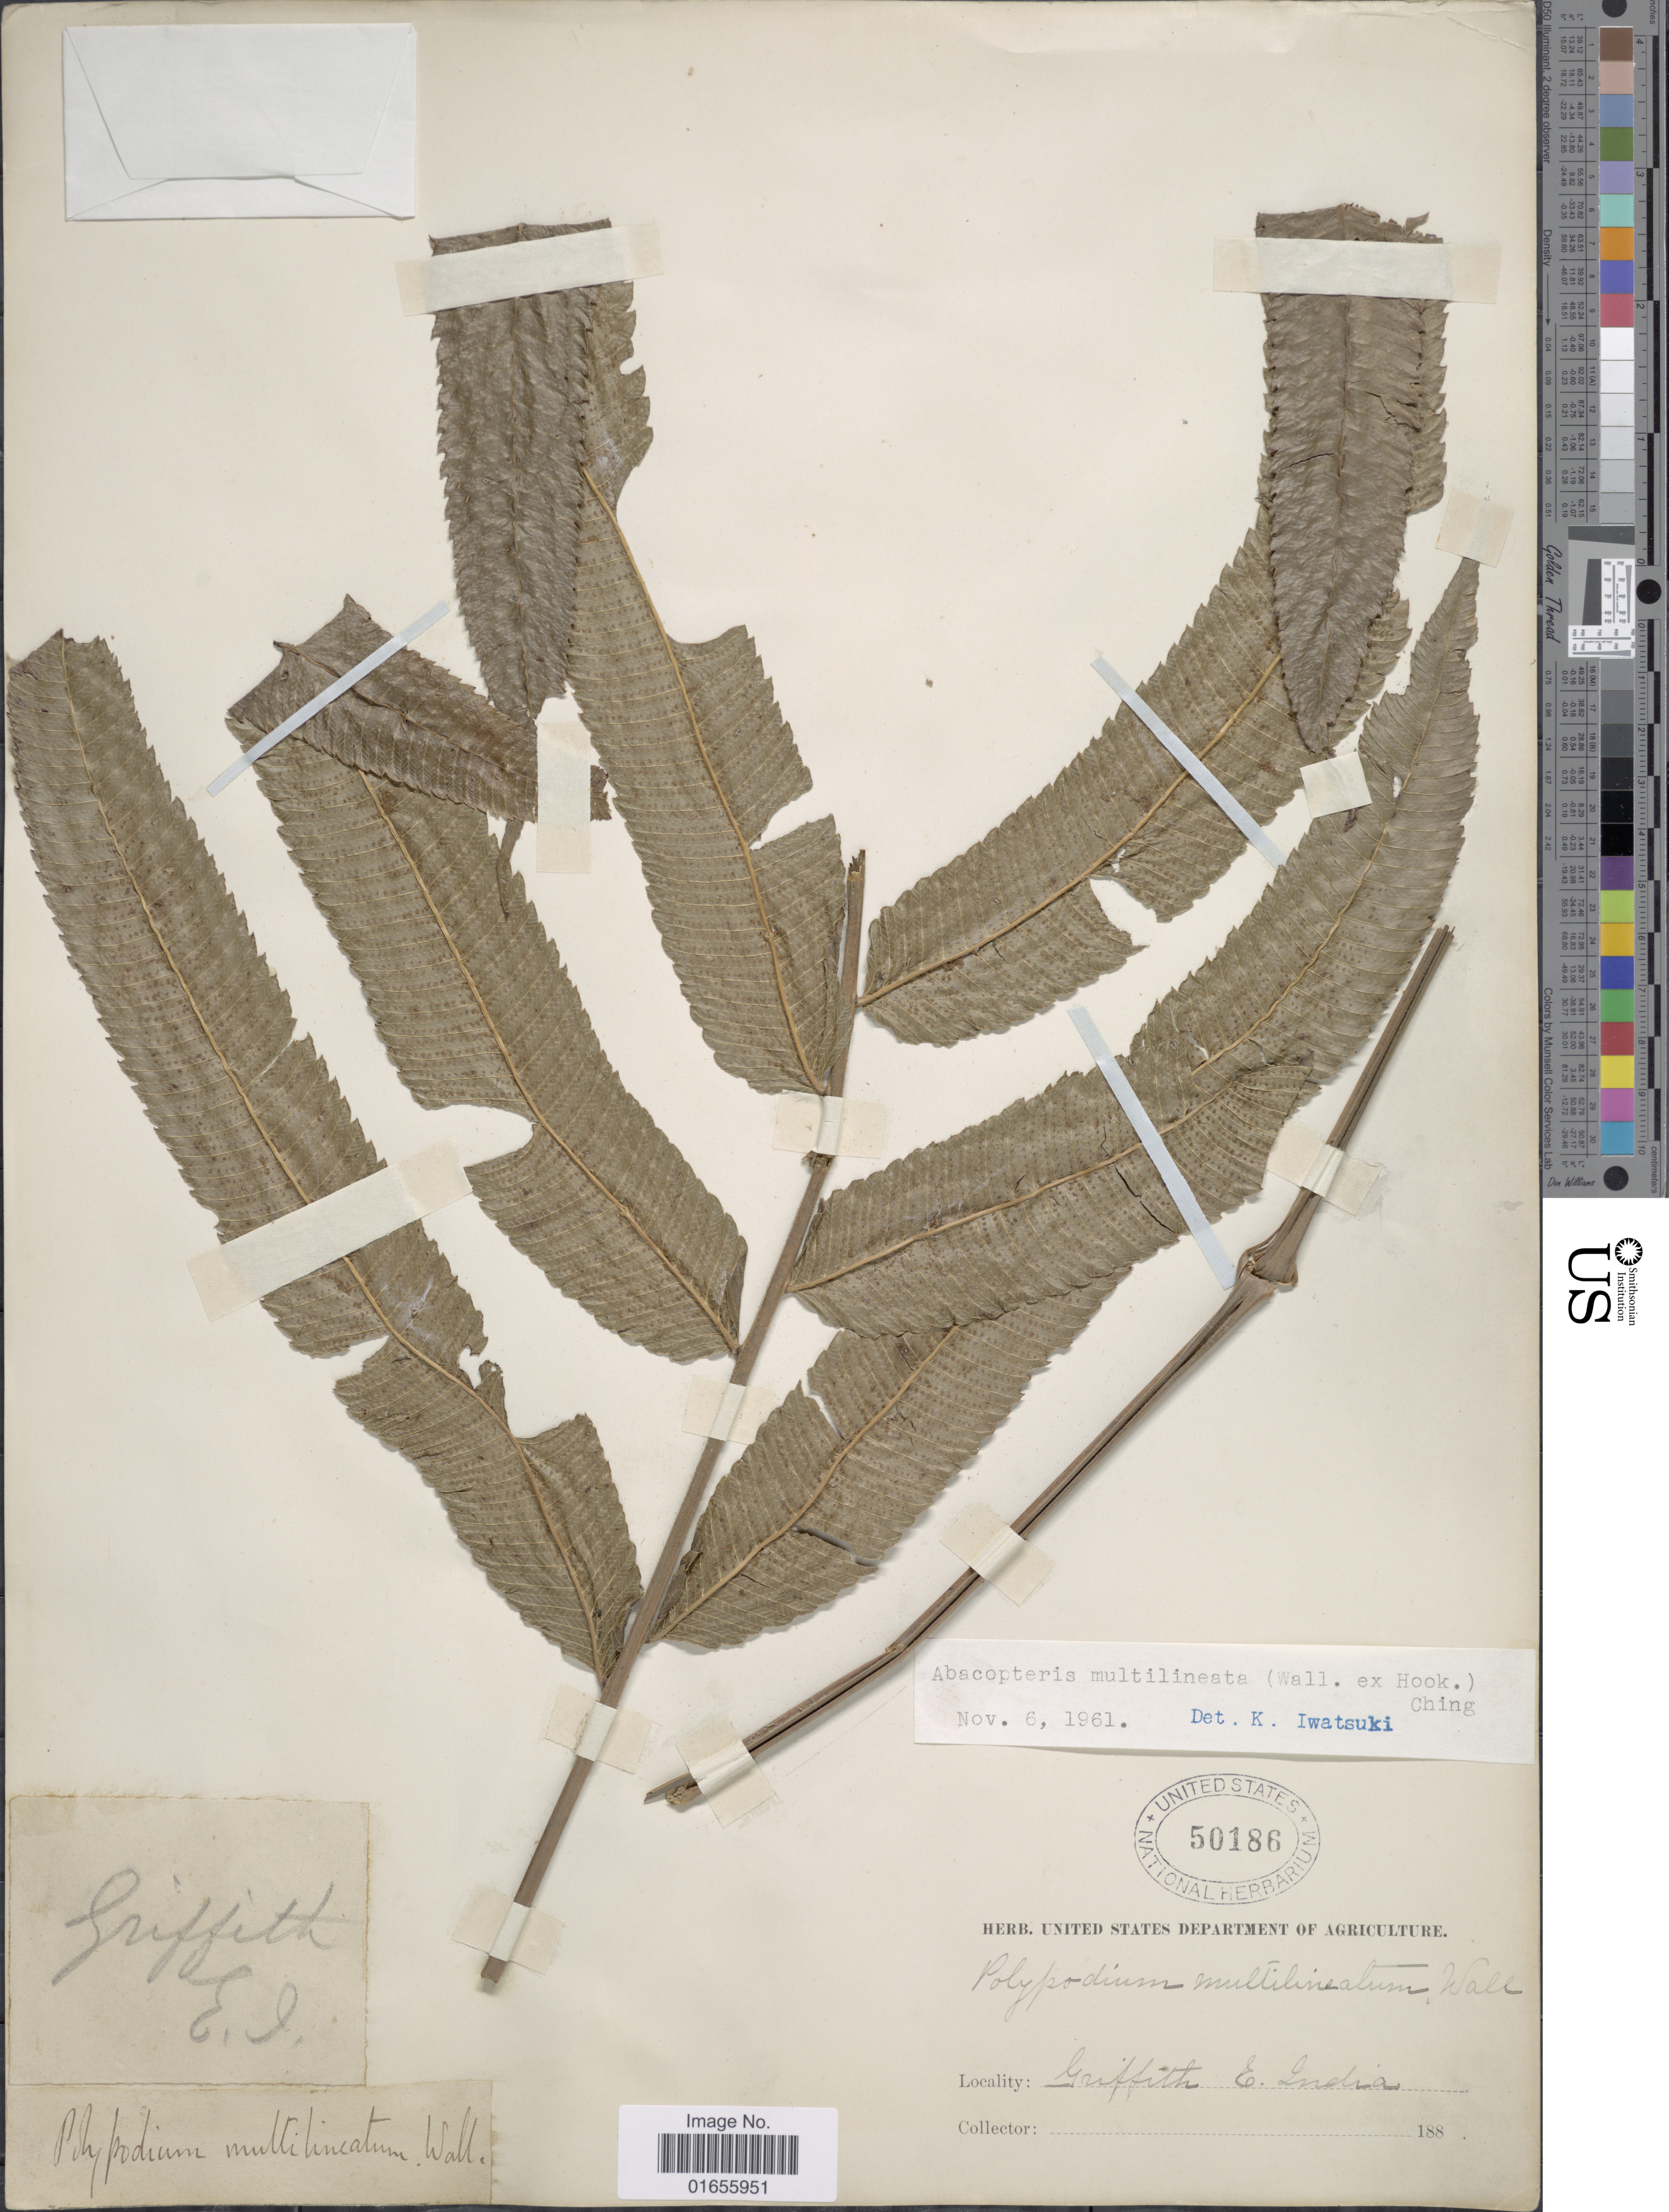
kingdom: Plantae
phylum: Tracheophyta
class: Polypodiopsida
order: Polypodiales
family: Thelypteridaceae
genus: Pronephrium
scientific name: Pronephrium nudatum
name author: (Roxb.) Holttum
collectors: -. Griffith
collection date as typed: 188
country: India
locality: E. India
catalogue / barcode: US 50186